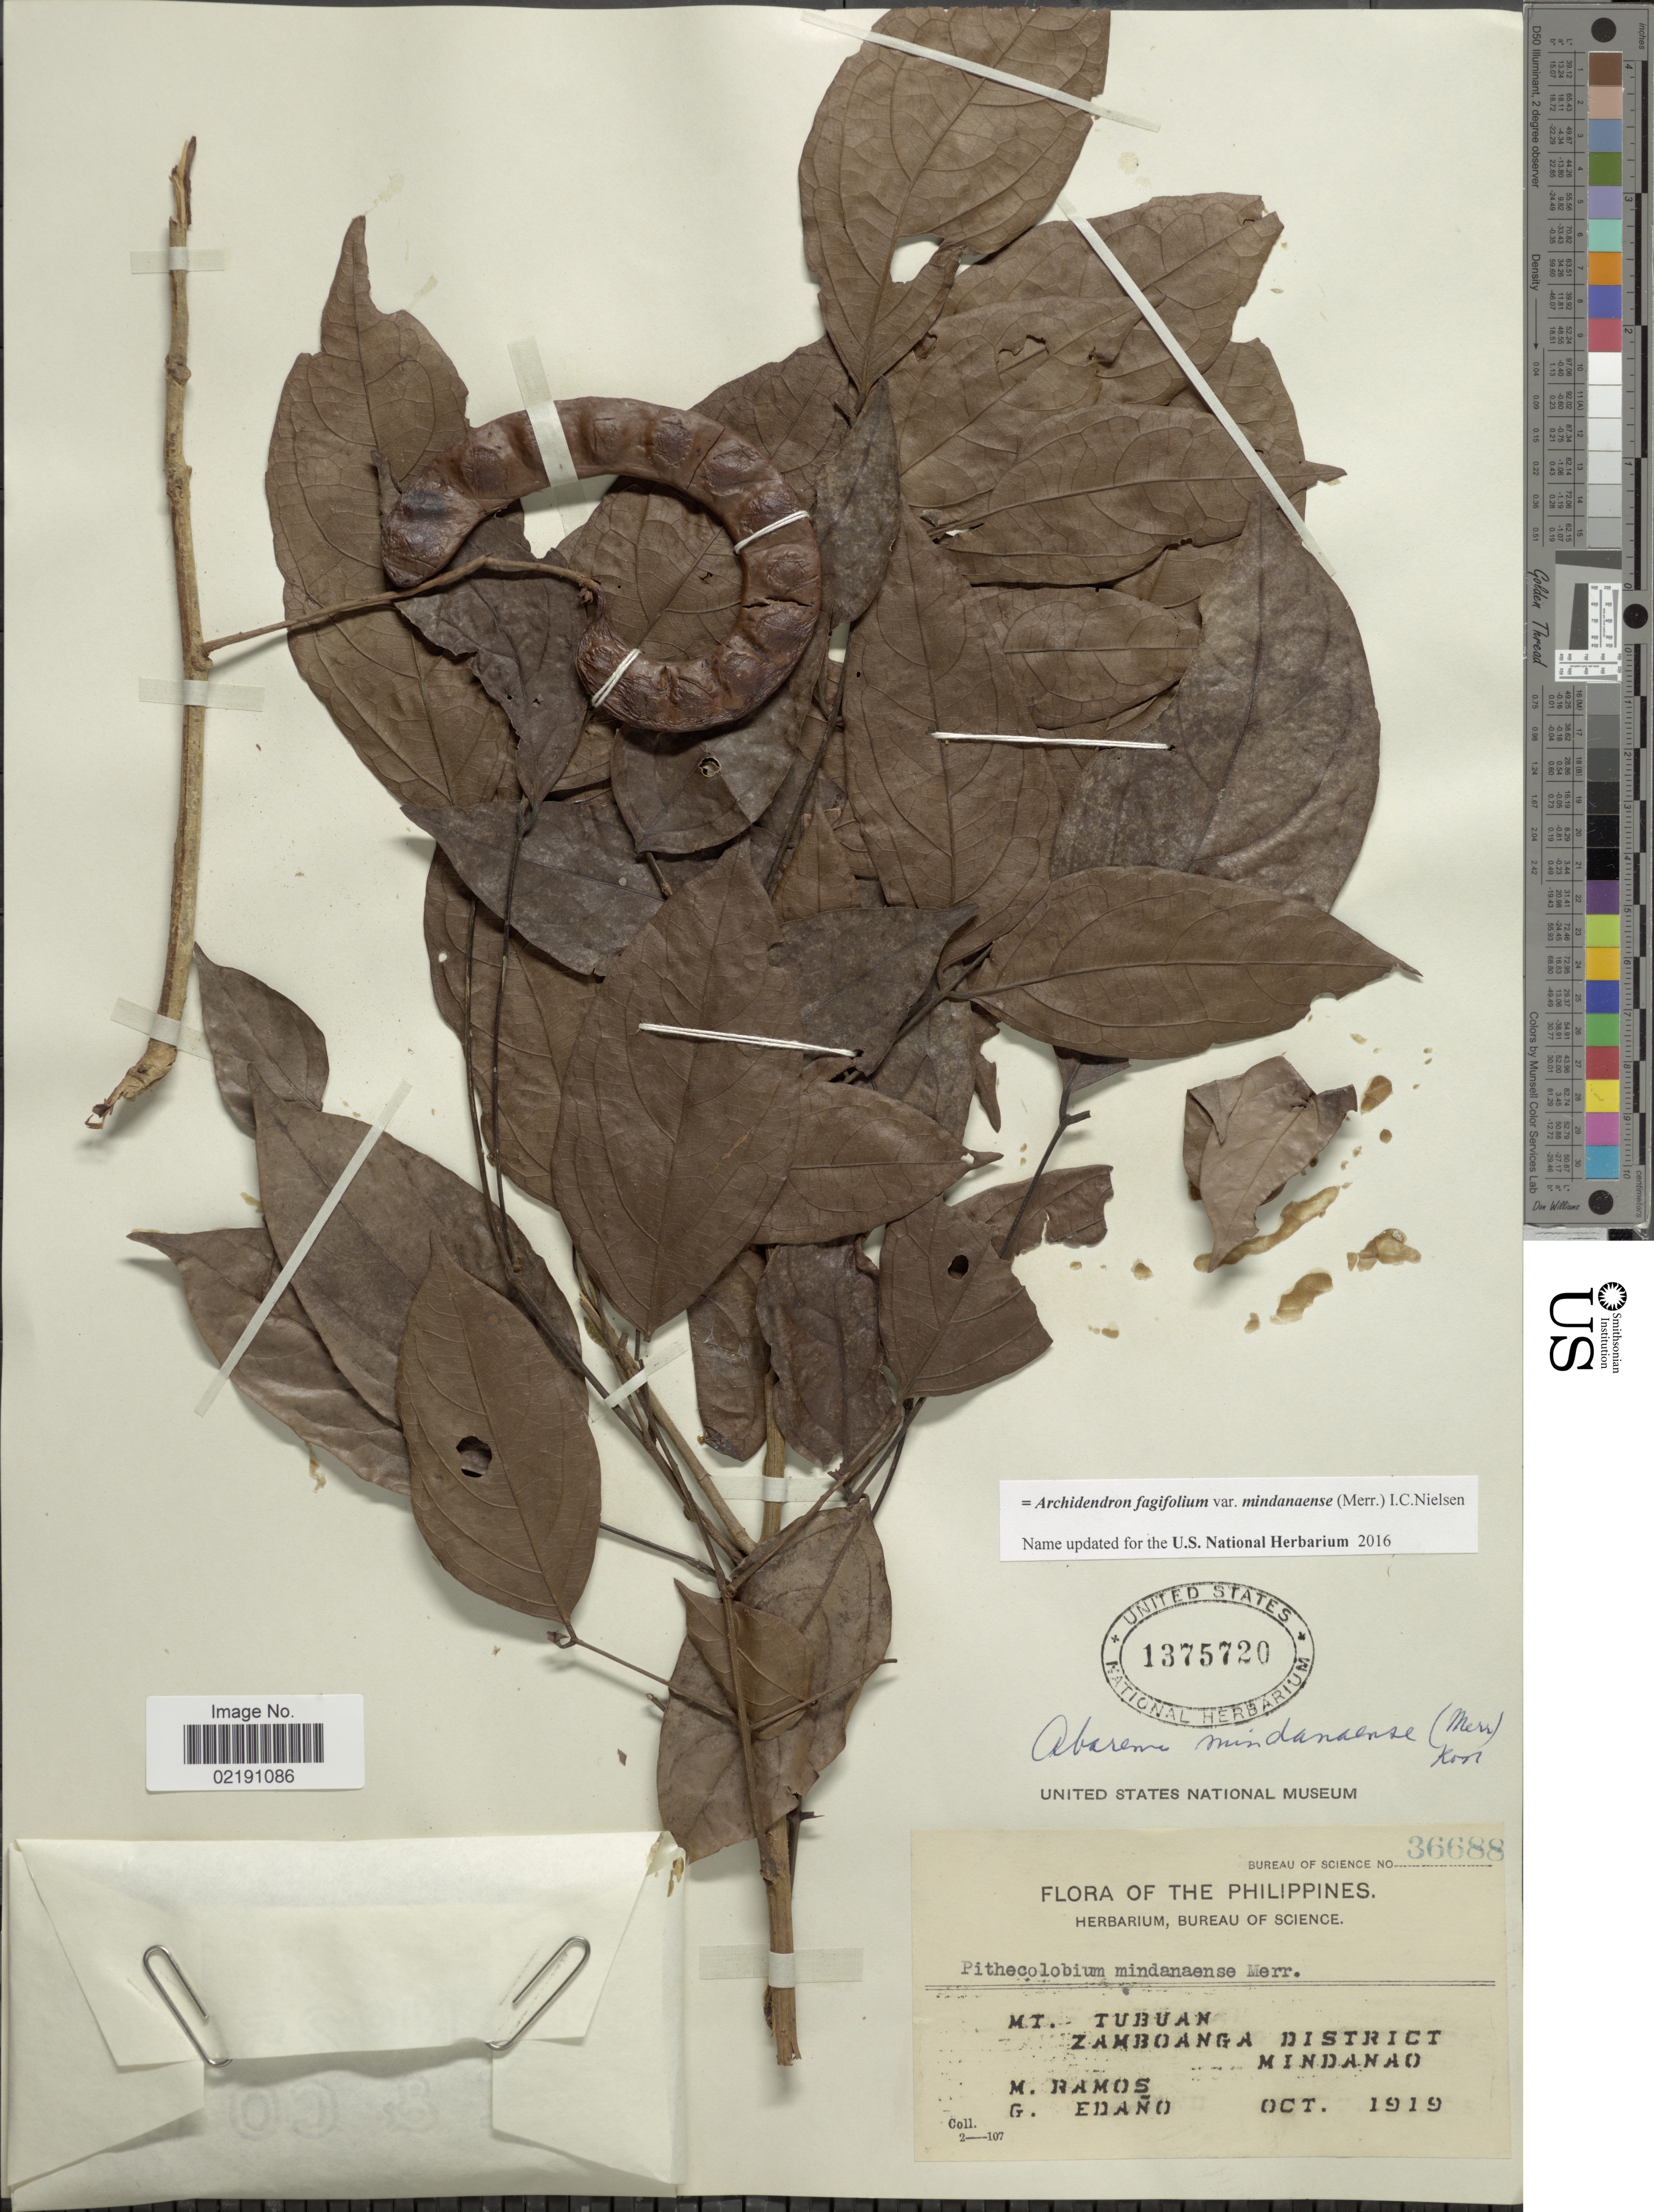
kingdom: Plantae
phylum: Tracheophyta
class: Magnoliopsida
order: Fabales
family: Fabaceae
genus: Archidendron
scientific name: Archidendron fagifolium var. mindanaense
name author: (Merr.) I.C. Nielsen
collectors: M. Ramos & G. Edaño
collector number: Bureau of Science 36688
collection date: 1919-10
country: Philippines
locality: Mt. Tubuan. Zamboanga District. Mindanao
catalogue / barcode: US 1375720